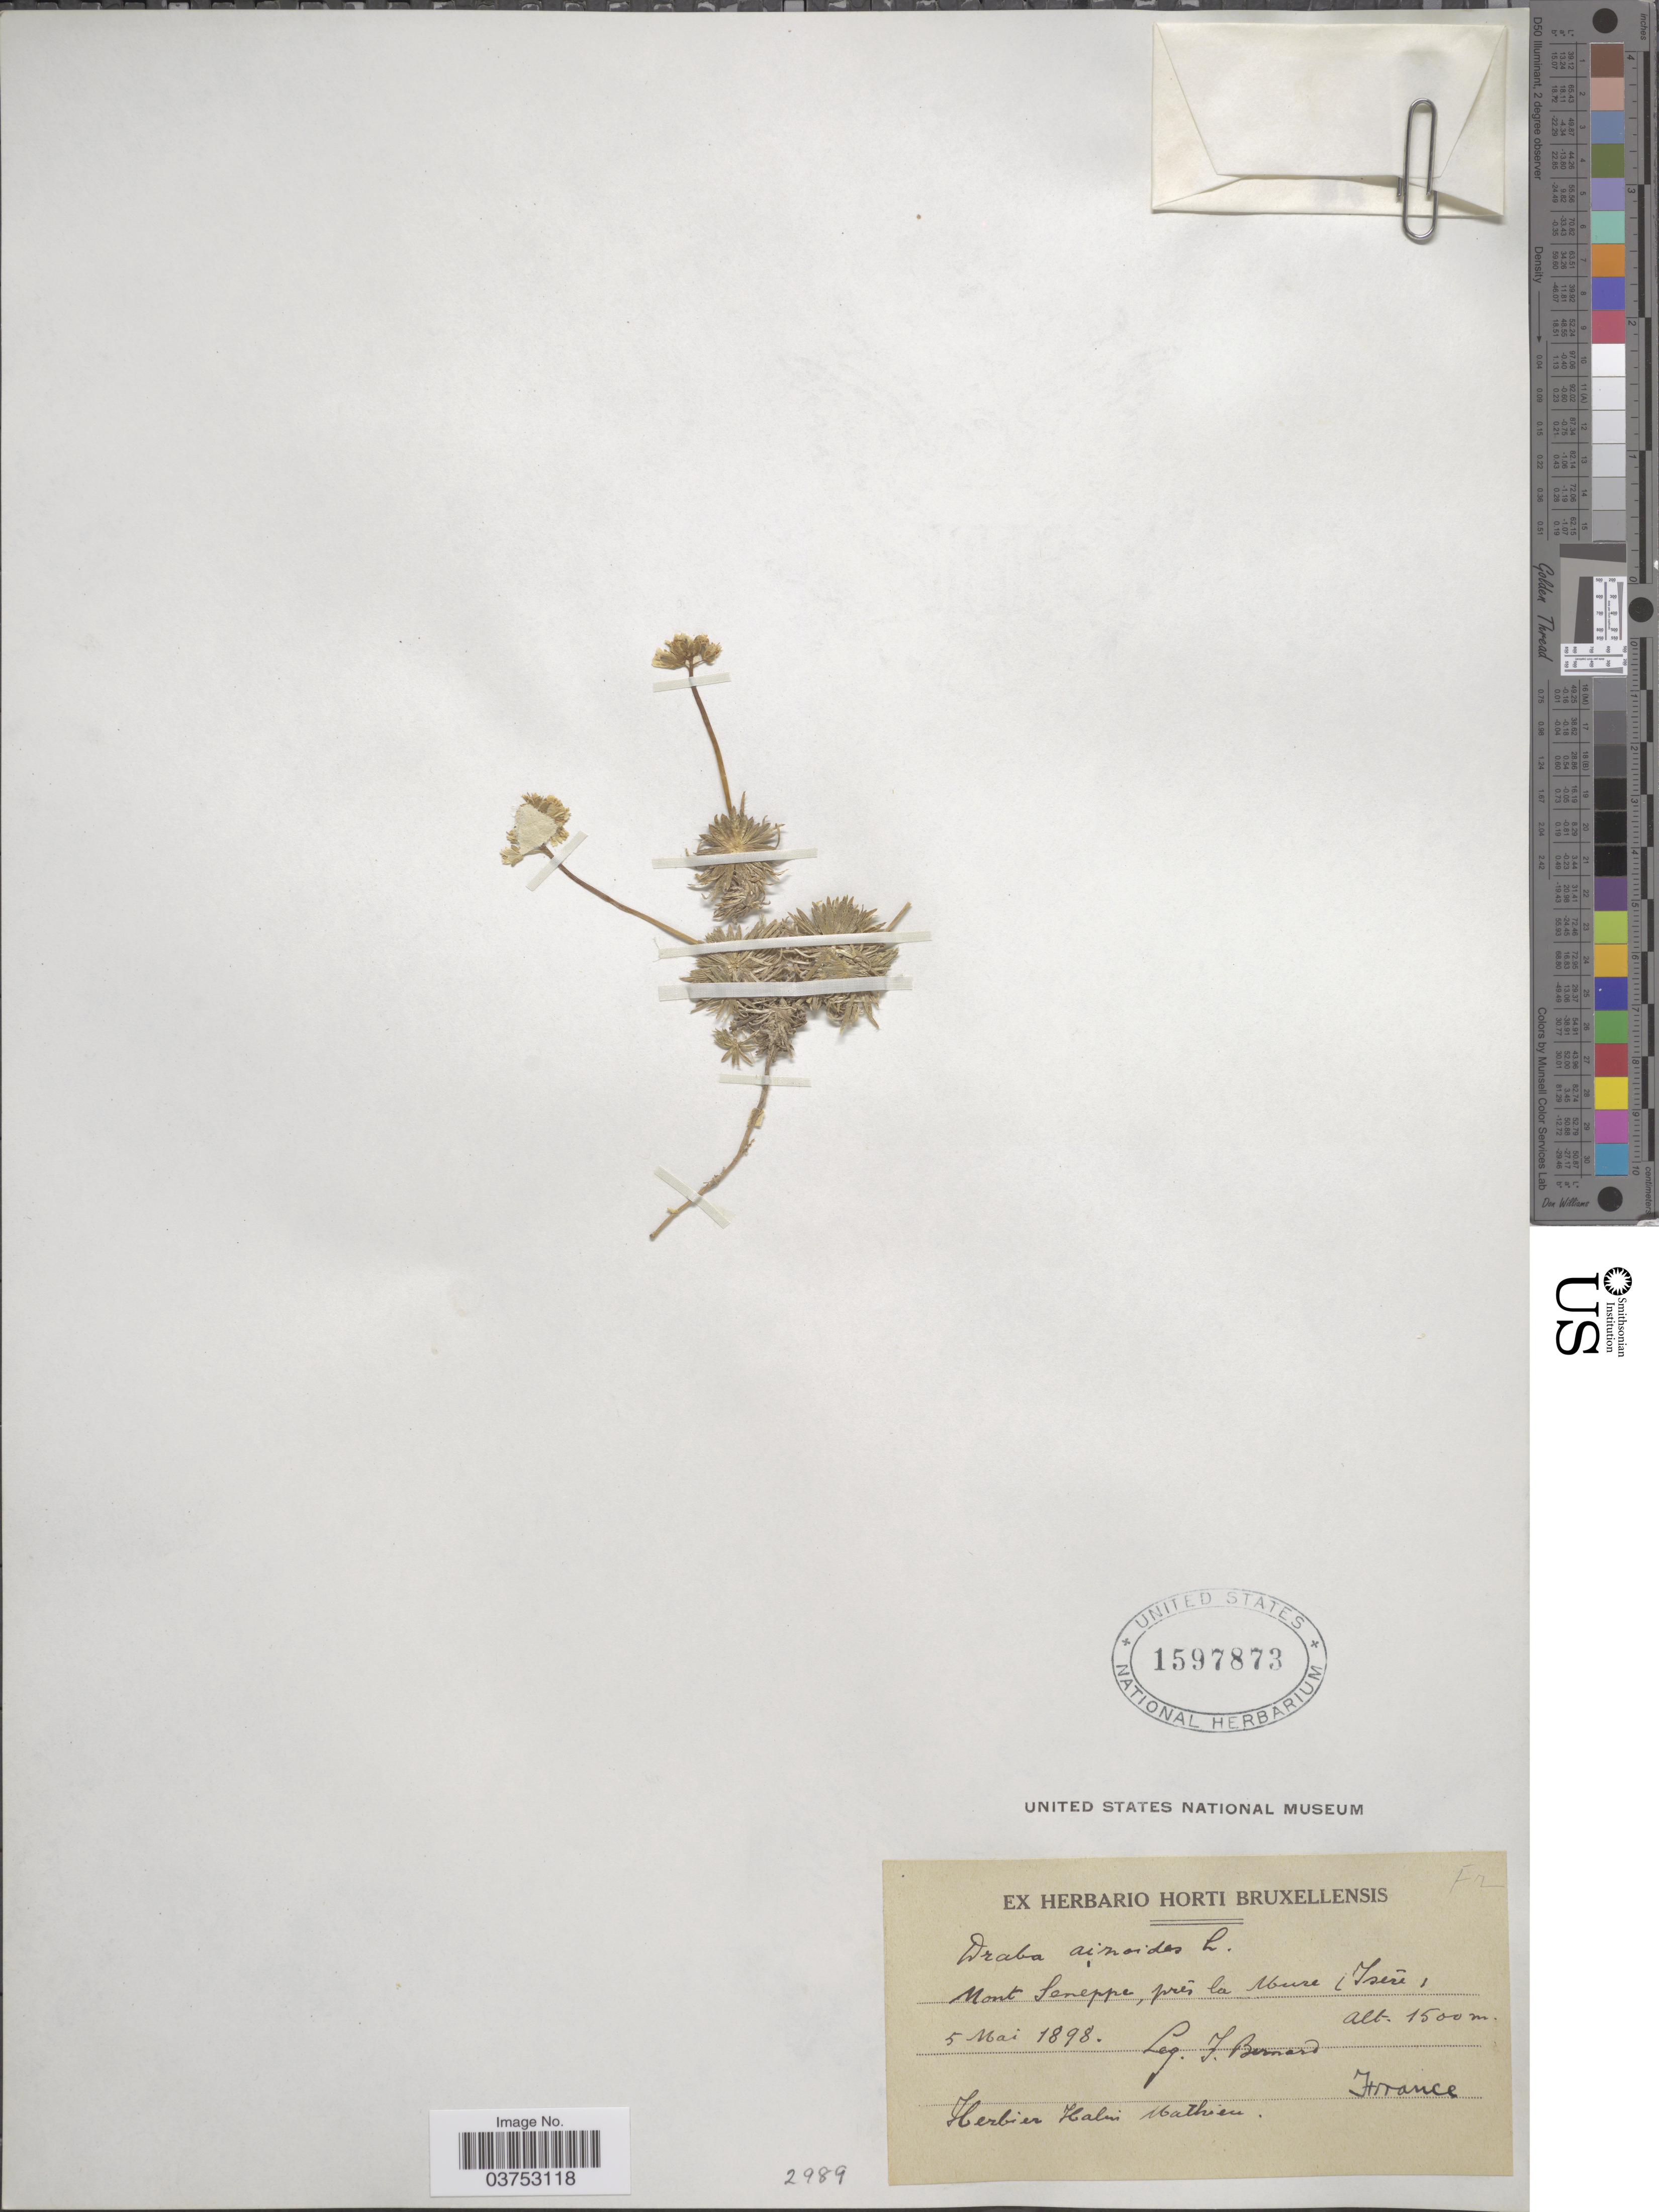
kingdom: Plantae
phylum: Tracheophyta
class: Magnoliopsida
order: Brassicales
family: Brassicaceae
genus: Draba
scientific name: Draba aizoides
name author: L.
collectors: F. Bernard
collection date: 1898-05-05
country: France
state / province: Auvergne-Rhône-Alpes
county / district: Isère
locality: Mont Seneppe, prés la Mure (Isère).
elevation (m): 1500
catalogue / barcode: US 1597873